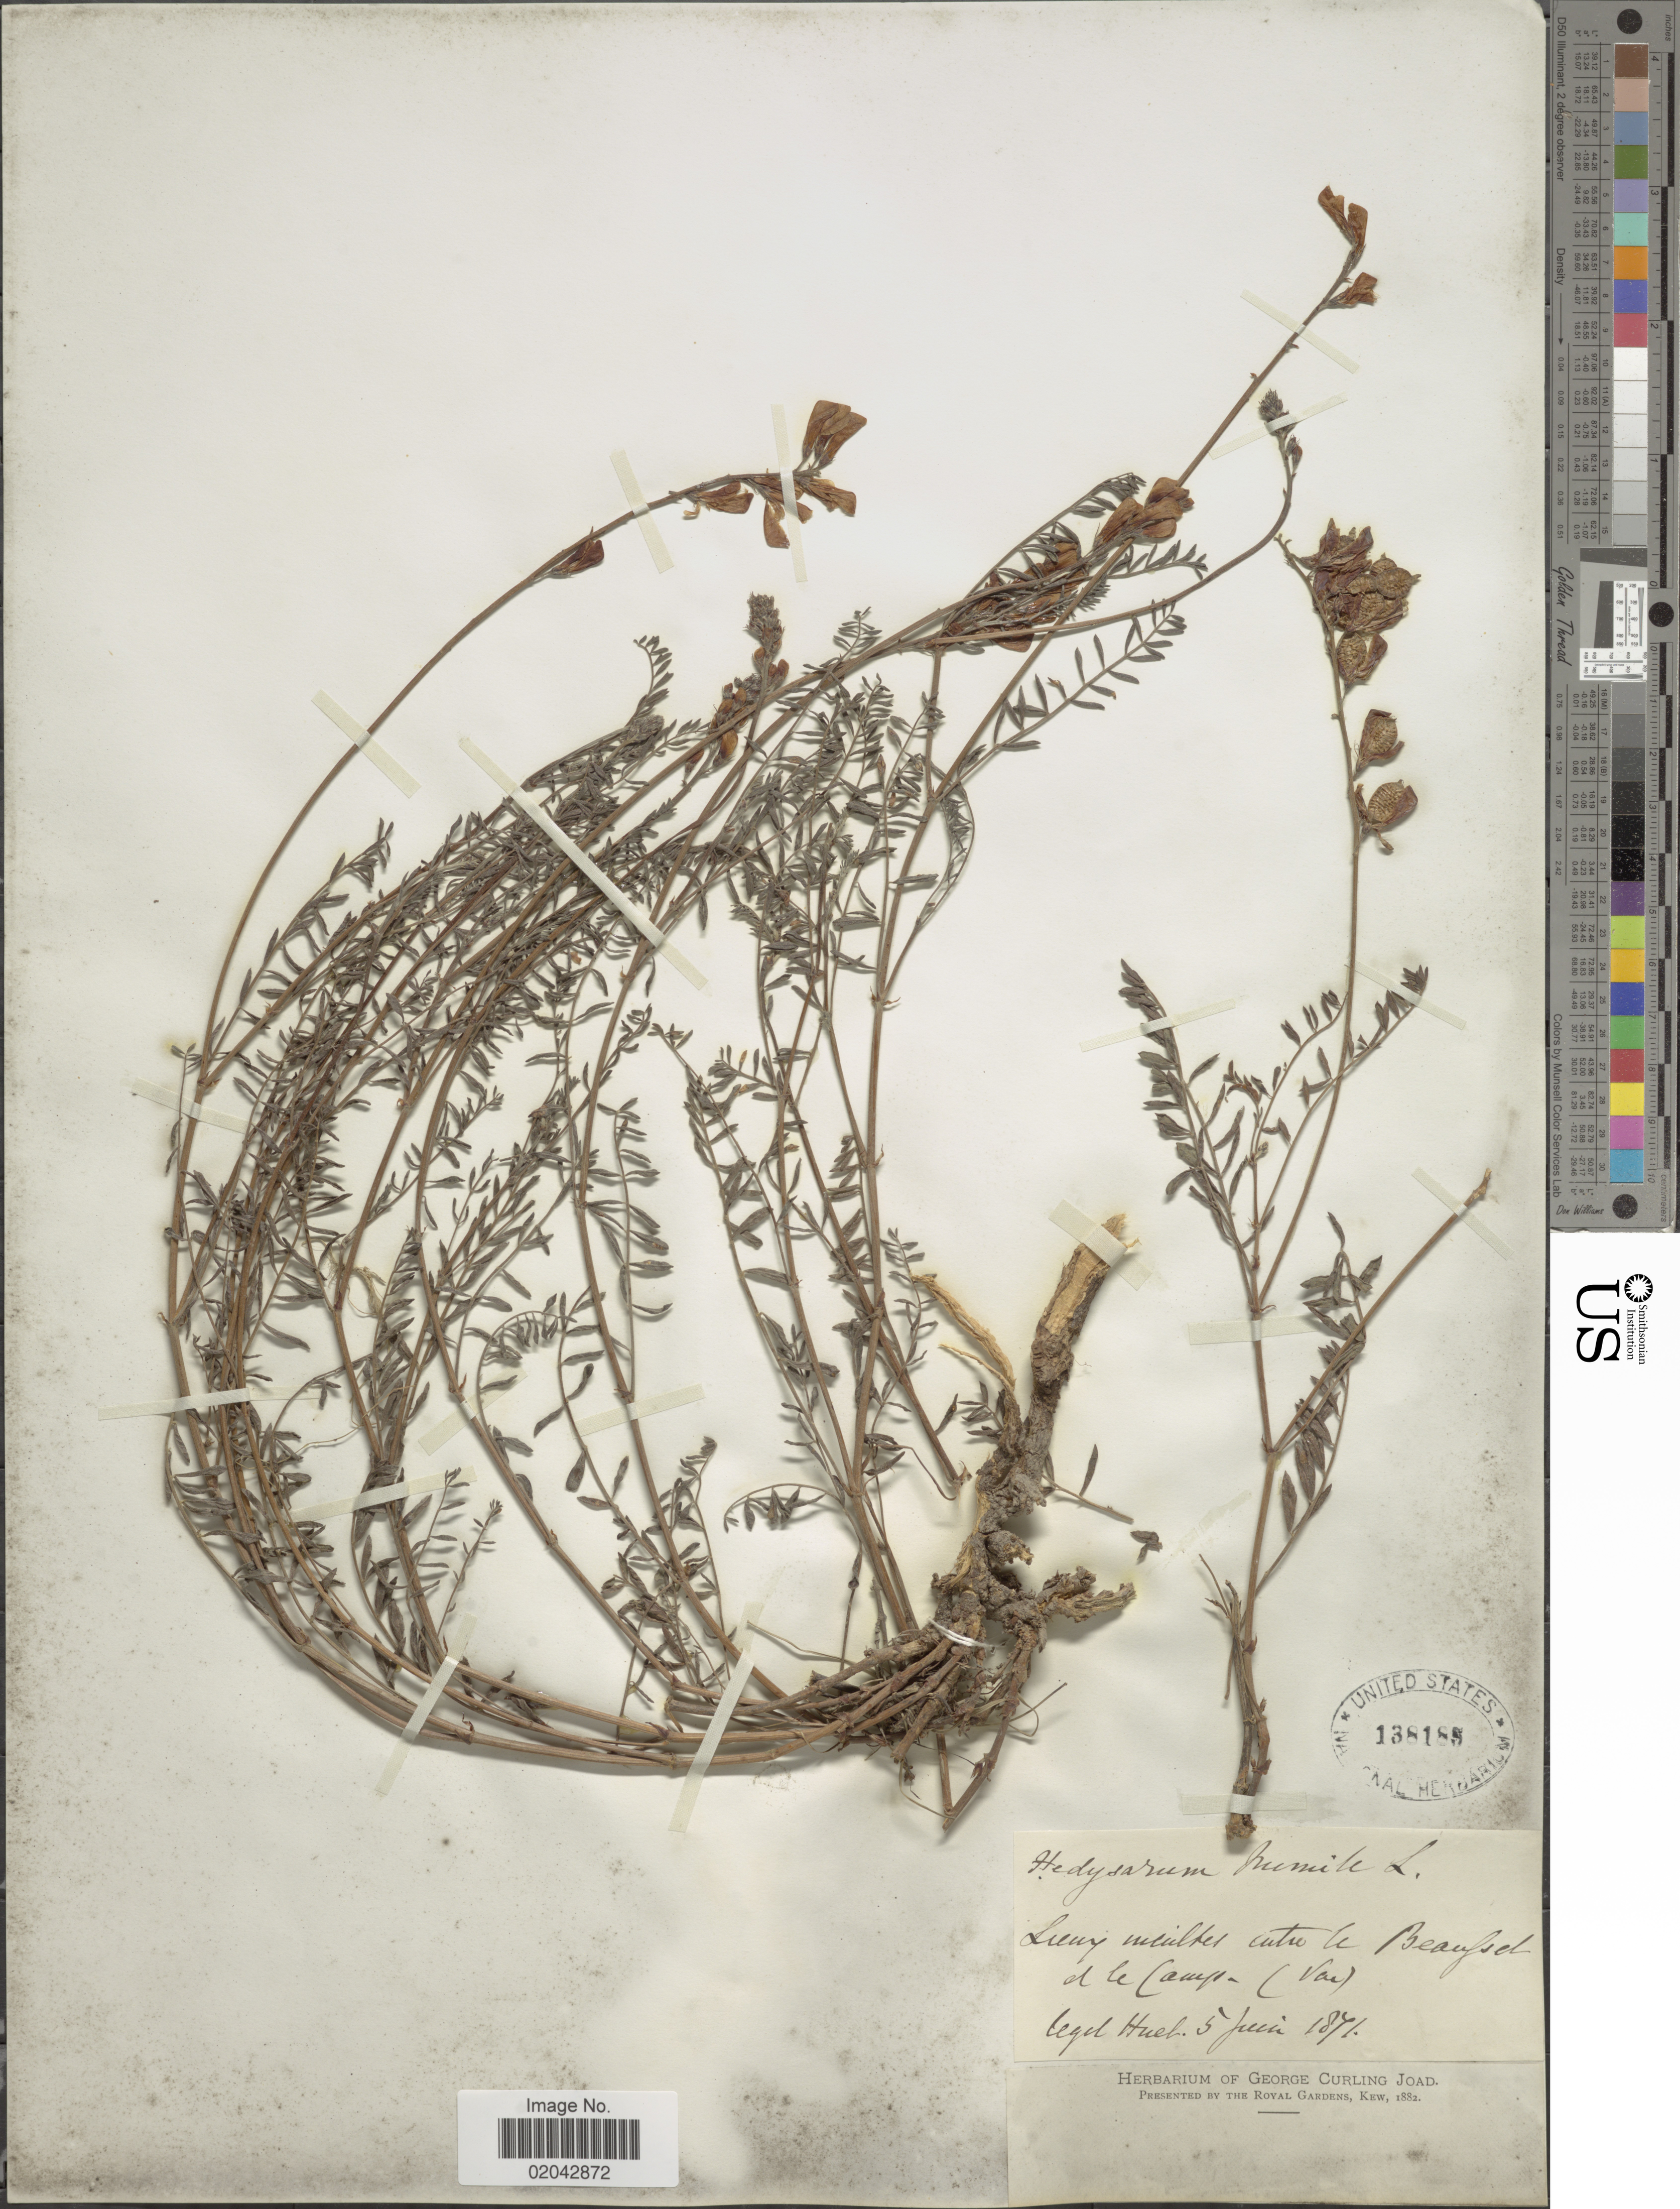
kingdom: Plantae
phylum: Tracheophyta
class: Magnoliopsida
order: Fabales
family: Fabaceae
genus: Hedysarum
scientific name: Hedysarum humile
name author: Loefl.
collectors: Hueb.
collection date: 1871-06-05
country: France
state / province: Provence-Alpes-Côte d'Azur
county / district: Var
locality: Lieux miultes cutre le Beafsel el le campe (Var)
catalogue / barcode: US 138185